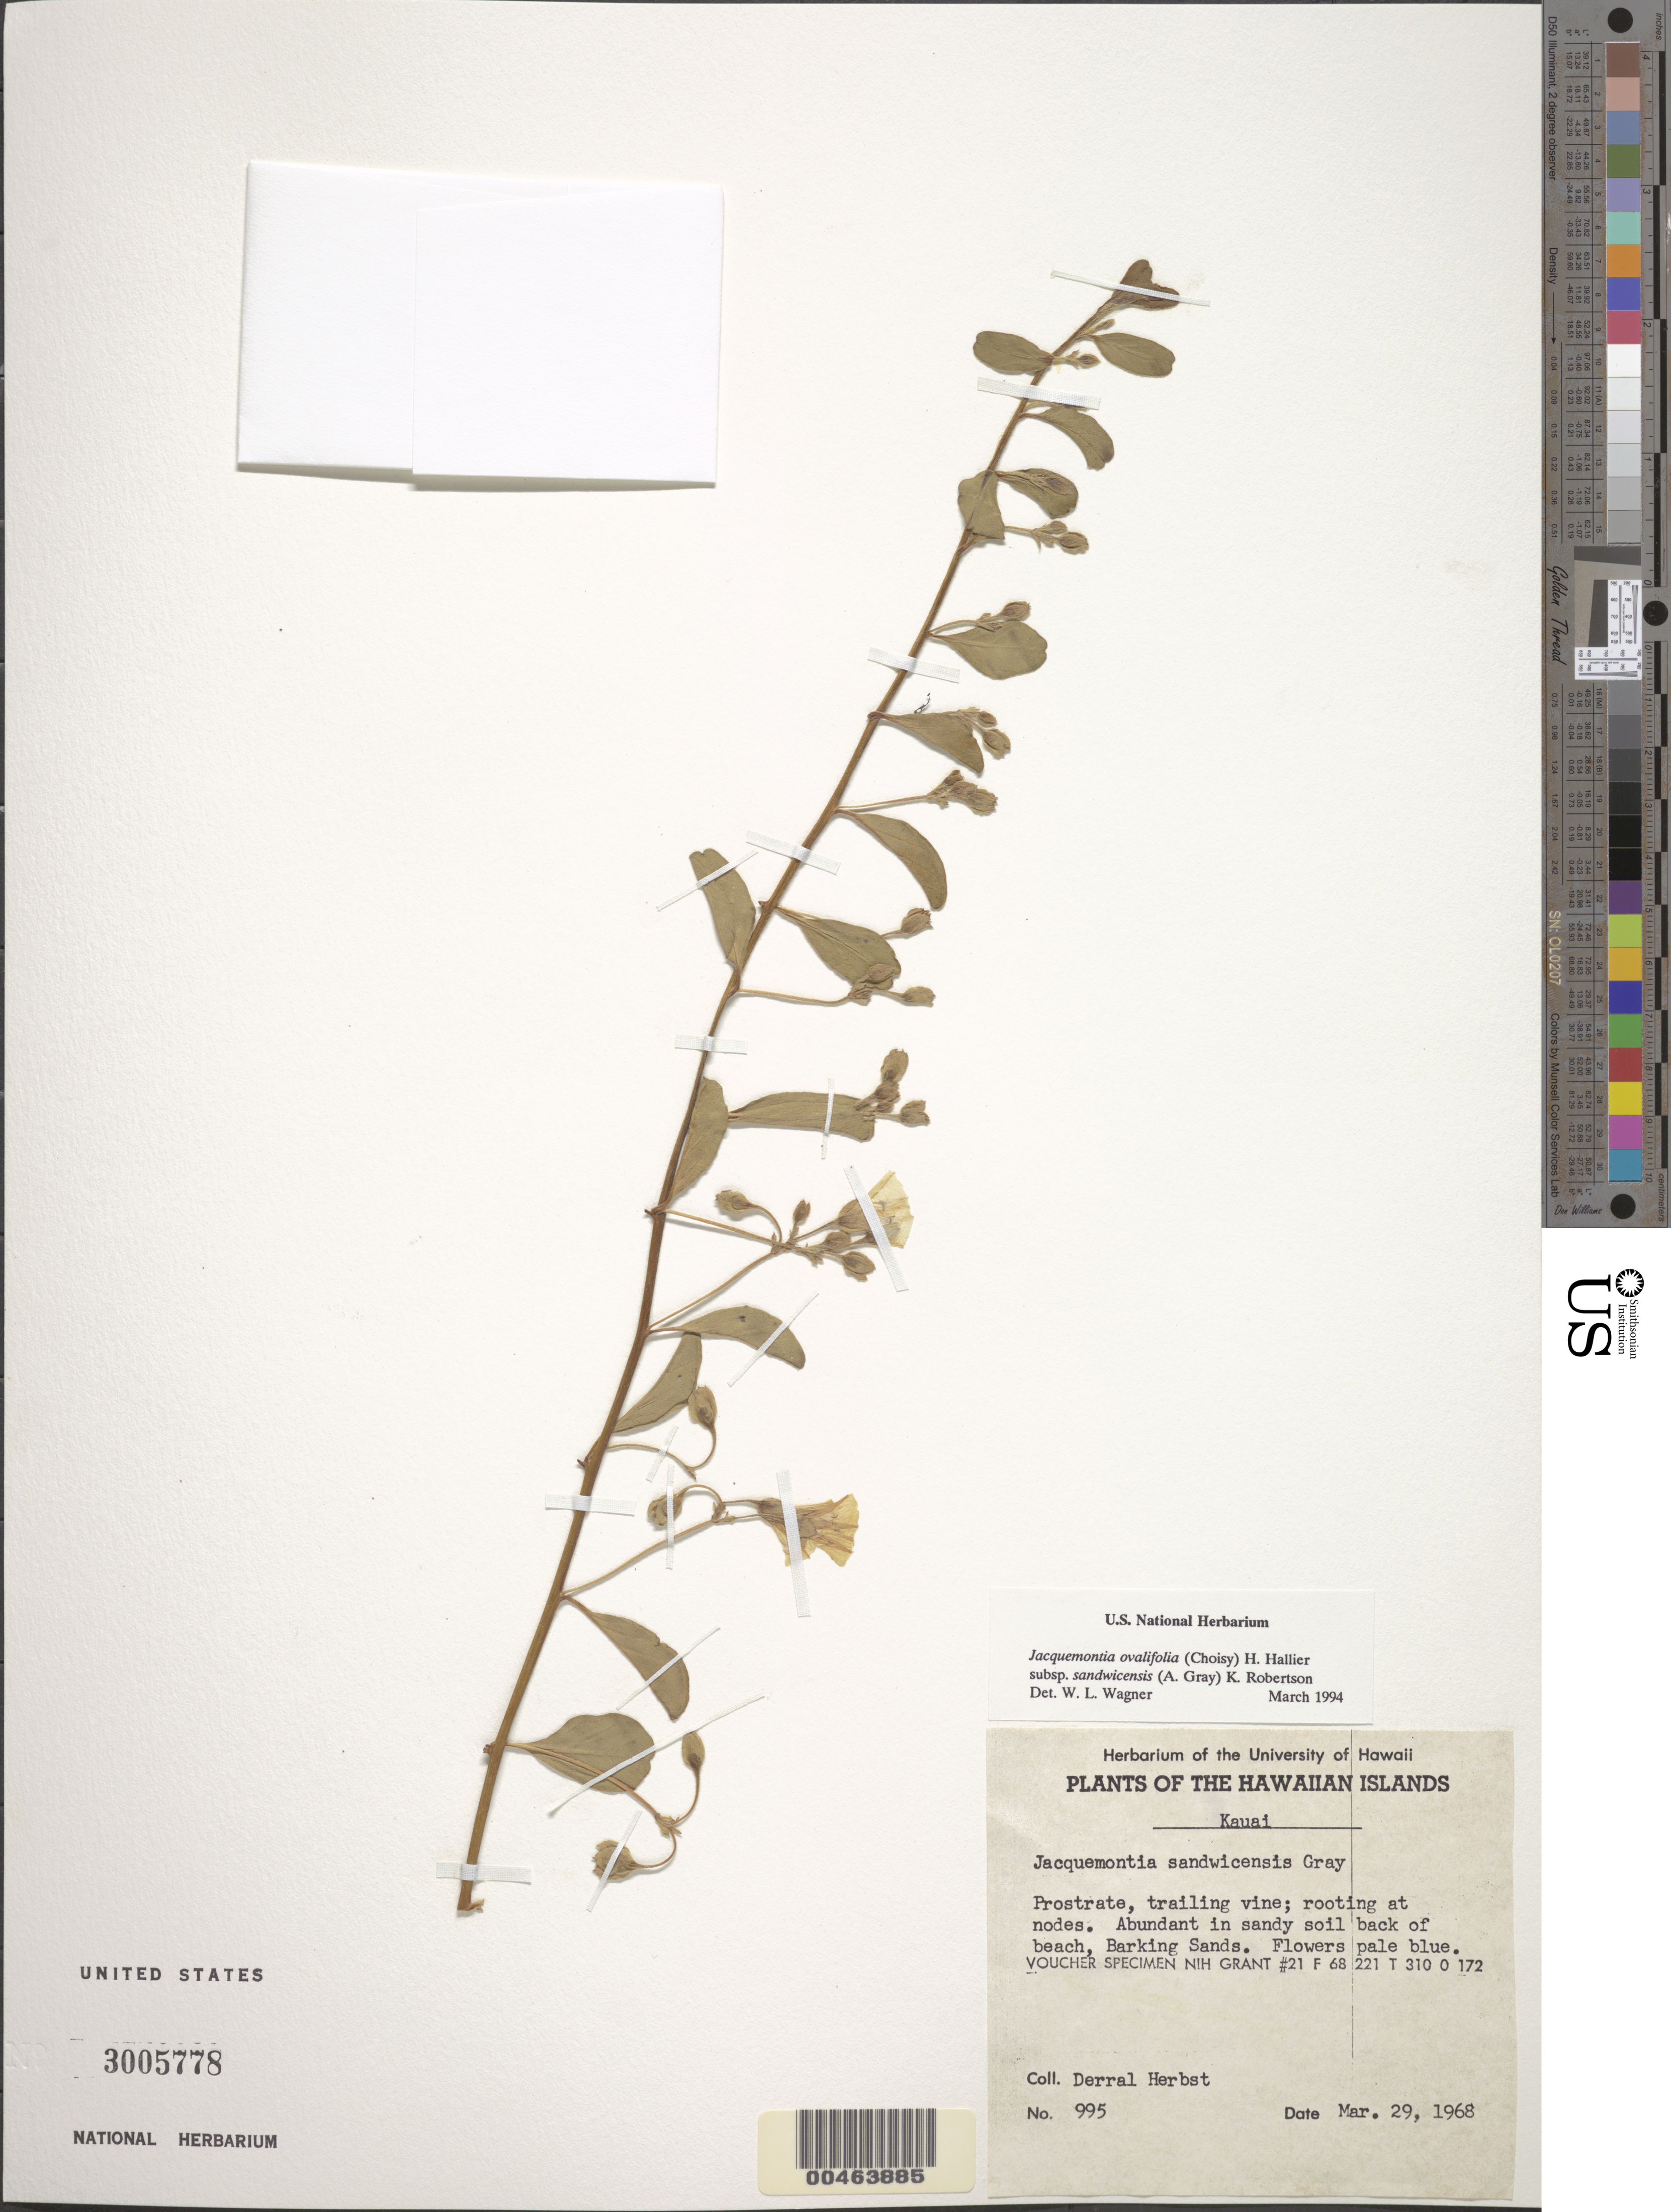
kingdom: Plantae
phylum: Tracheophyta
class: Magnoliopsida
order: Solanales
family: Convolvulaceae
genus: Jacquemontia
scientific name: Jacquemontia sandwicensis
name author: A. Gray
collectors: D. R. Herbst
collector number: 995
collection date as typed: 29 Mar 1968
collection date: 1968-03-29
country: United States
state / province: Hawaii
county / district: Kauai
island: Kaua'i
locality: in back of beach, Barking Sands.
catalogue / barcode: US 3005778